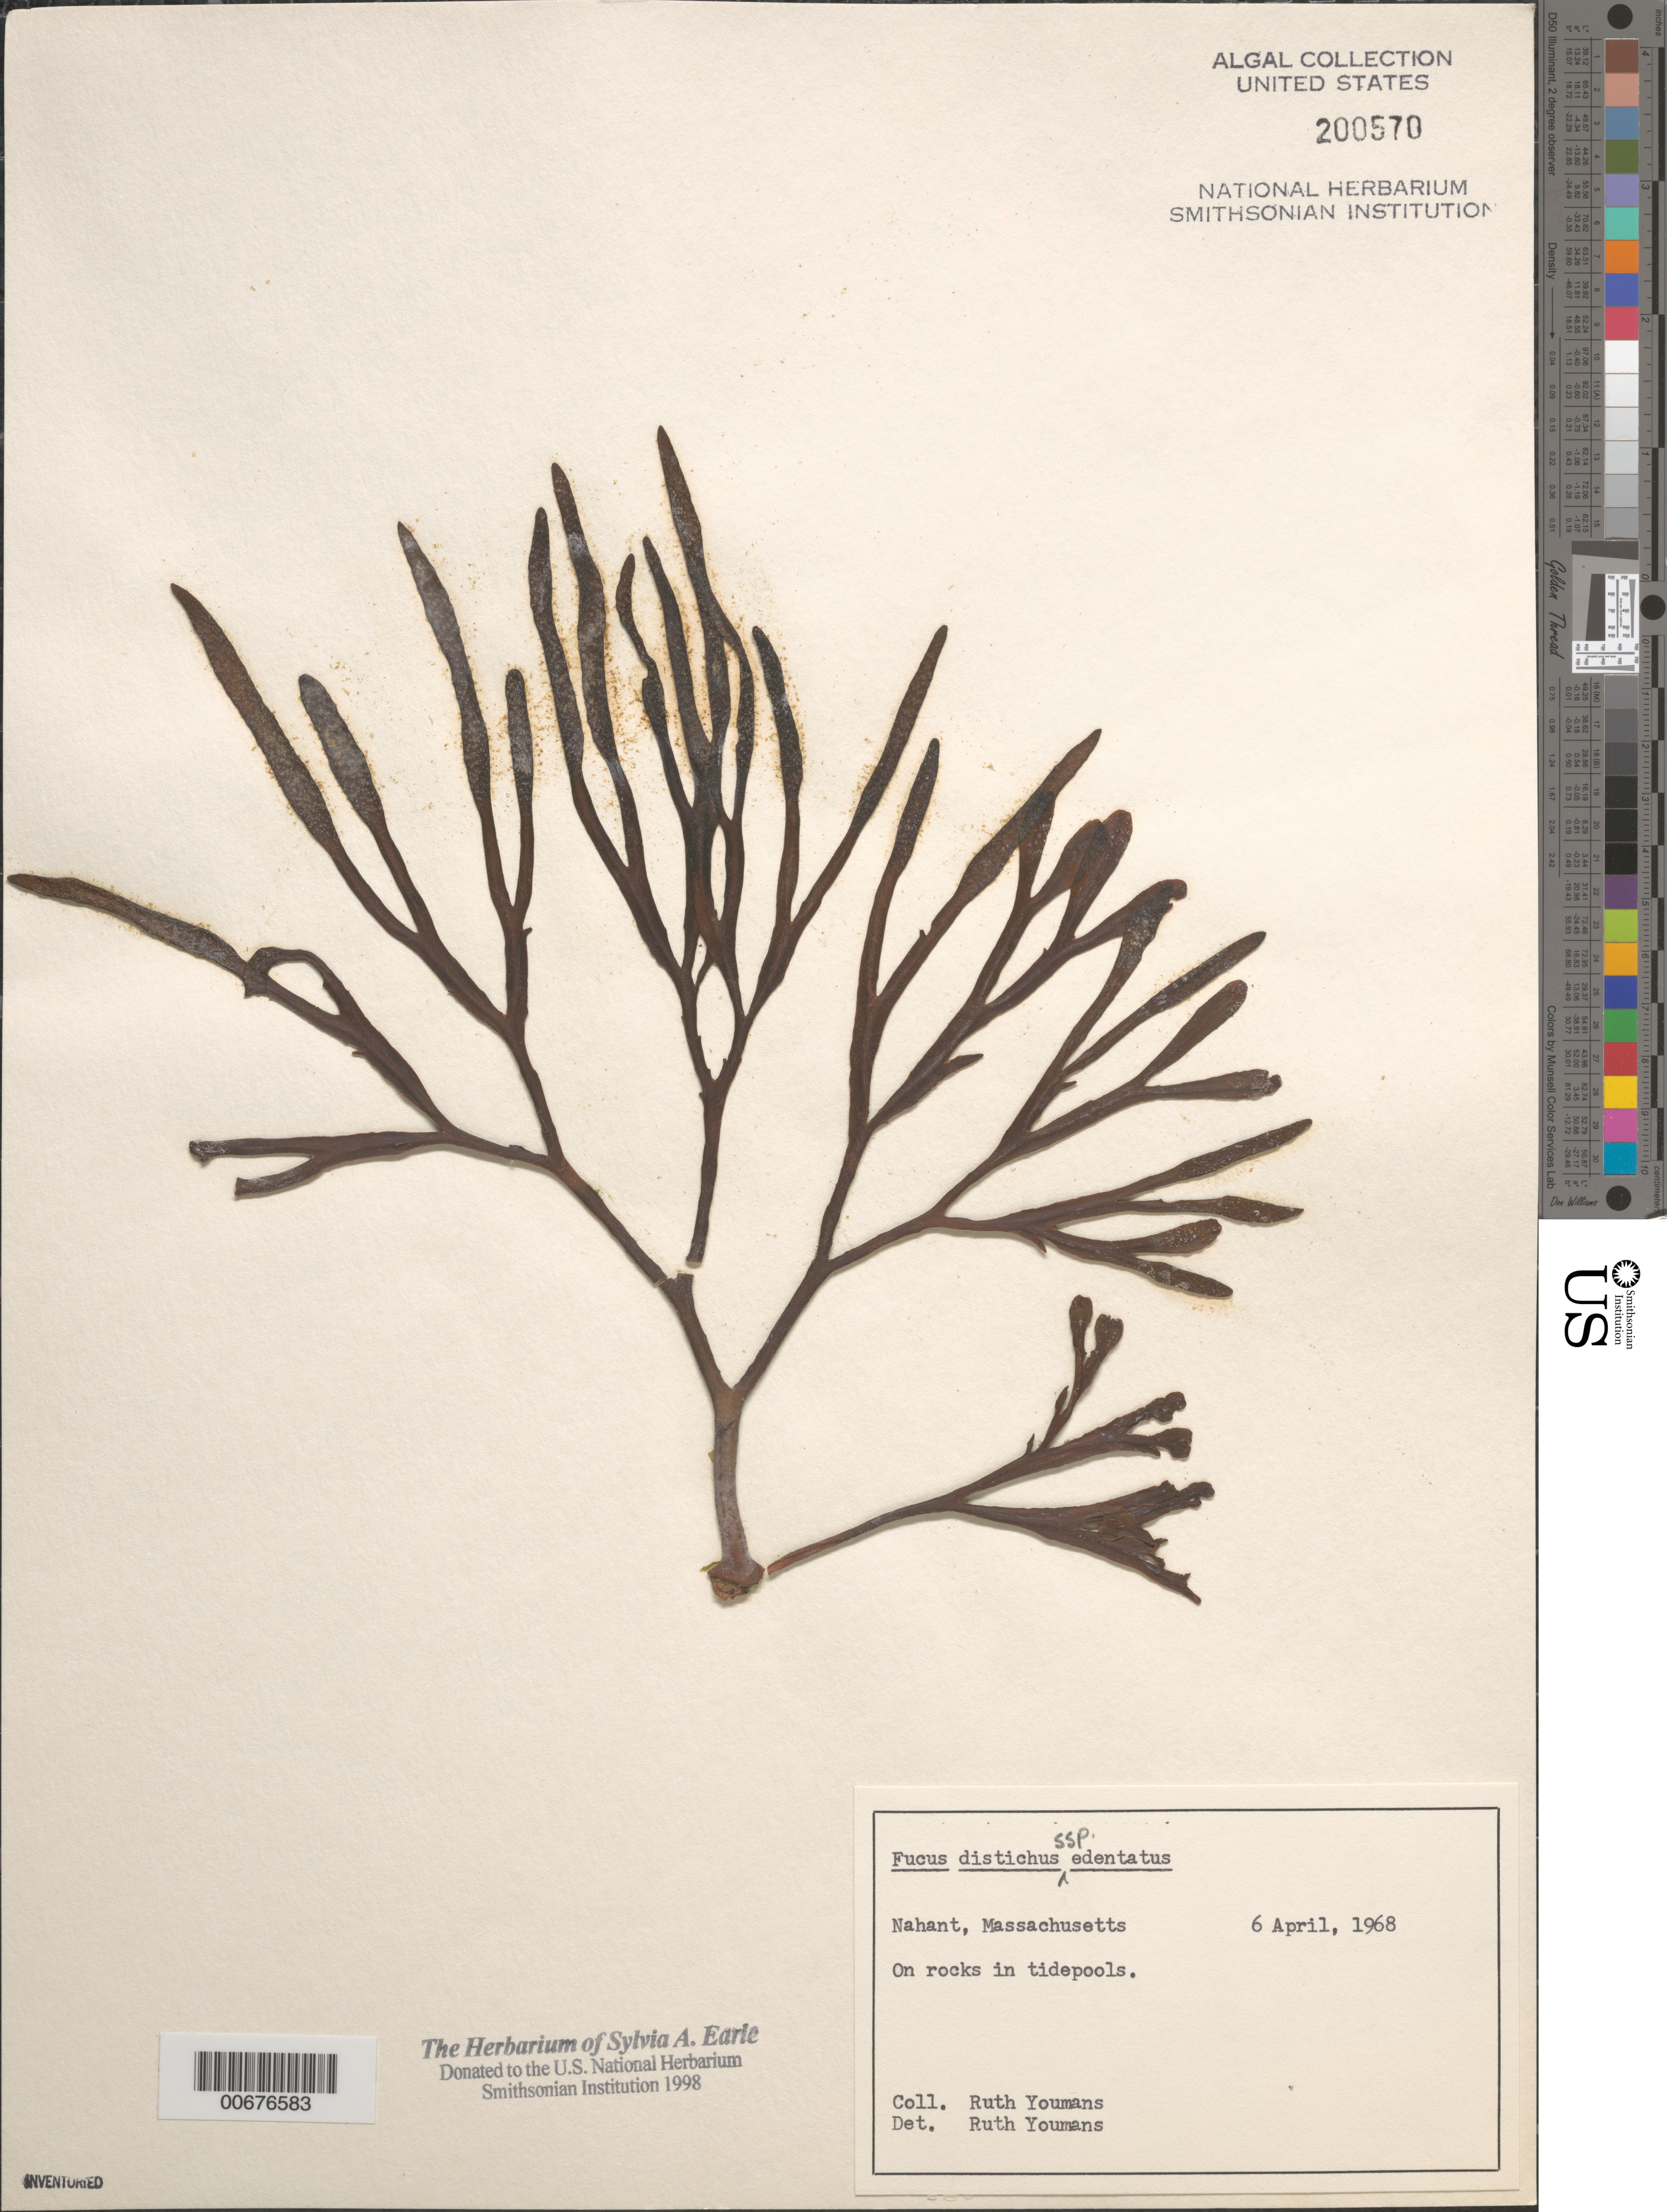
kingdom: Chromista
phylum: Ochrophyta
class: Phaeophyceae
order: Fucales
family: Fucaceae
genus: Fucus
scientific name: Fucus distichus subsp. edentatus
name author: (Bach. Pyl.) H.T. Powell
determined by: Youmans, Ruth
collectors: R. Youmans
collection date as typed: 06 Apr 1968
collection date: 1968-04-06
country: United States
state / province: Massachusetts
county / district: Essex County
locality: Nahant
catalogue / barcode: US 200570